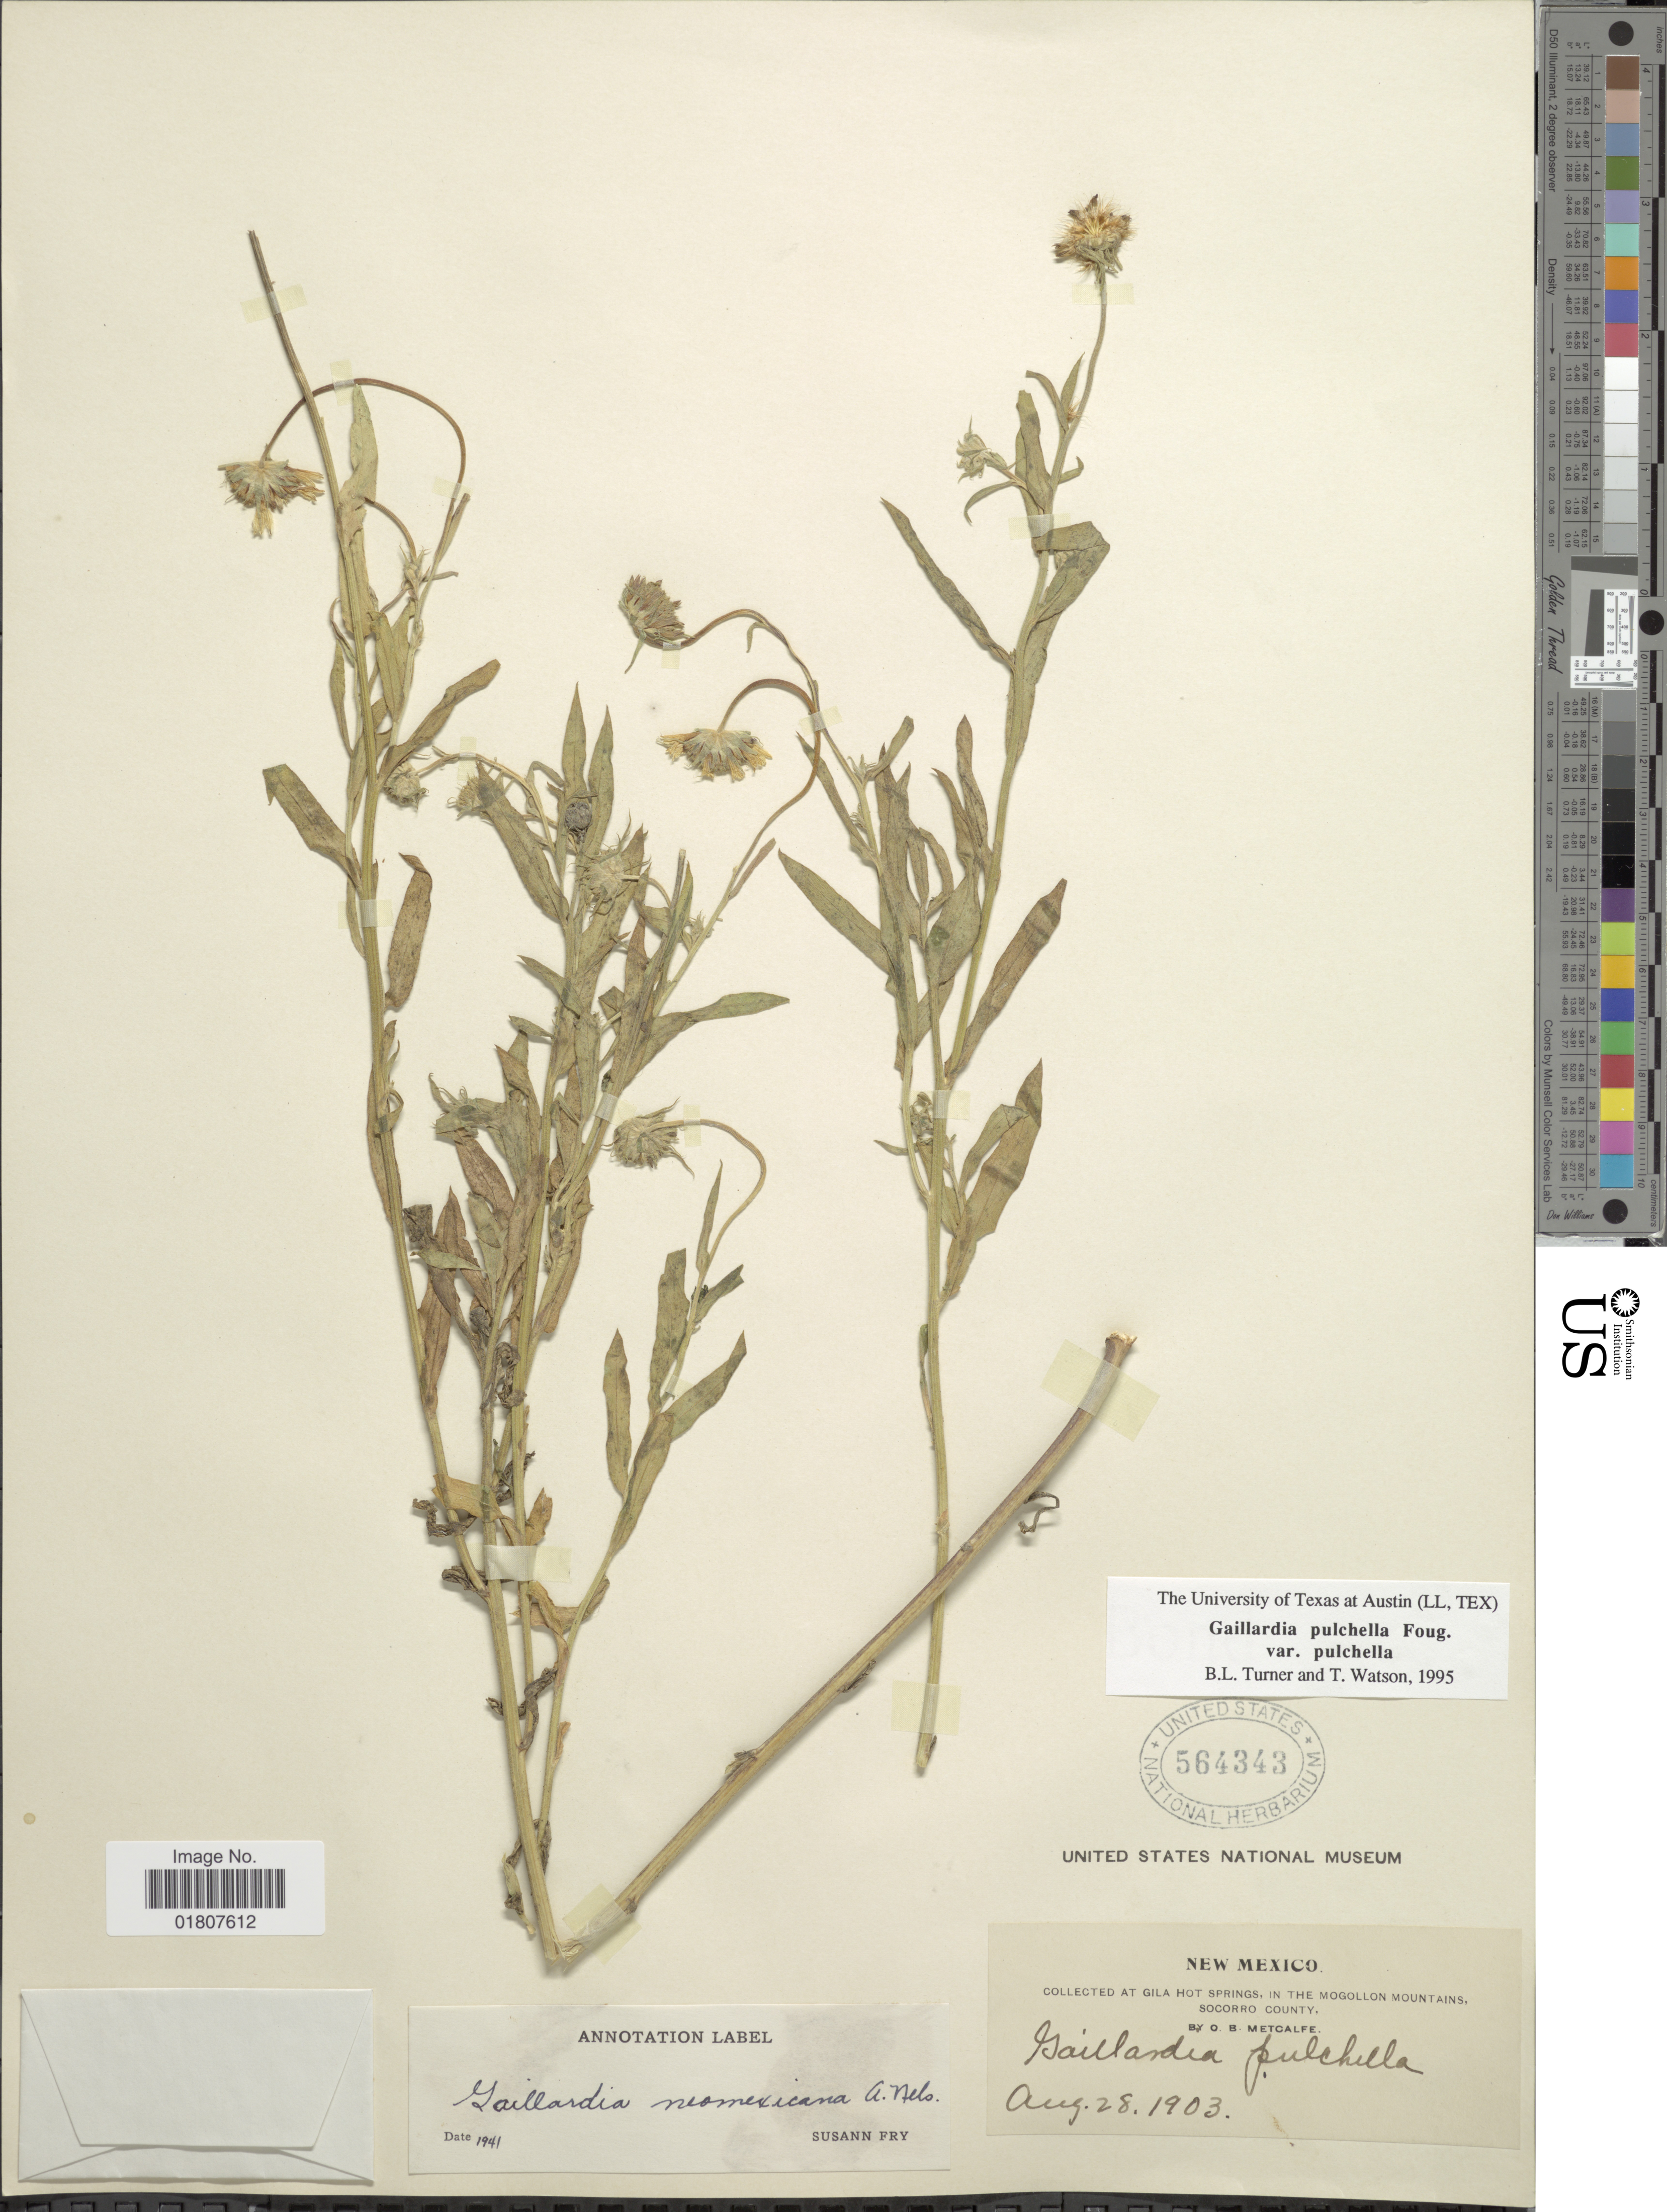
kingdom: Plantae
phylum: Tracheophyta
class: Magnoliopsida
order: Asterales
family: Asteraceae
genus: Gaillardia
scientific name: Gaillardia pulchella var. pulchella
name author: Foug.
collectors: O. B. Metcalfe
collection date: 1903-08-28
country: United States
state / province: New Mexico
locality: At Gila Hot Springs, in the Mogollon Mountains, Socorro County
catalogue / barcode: US 564343